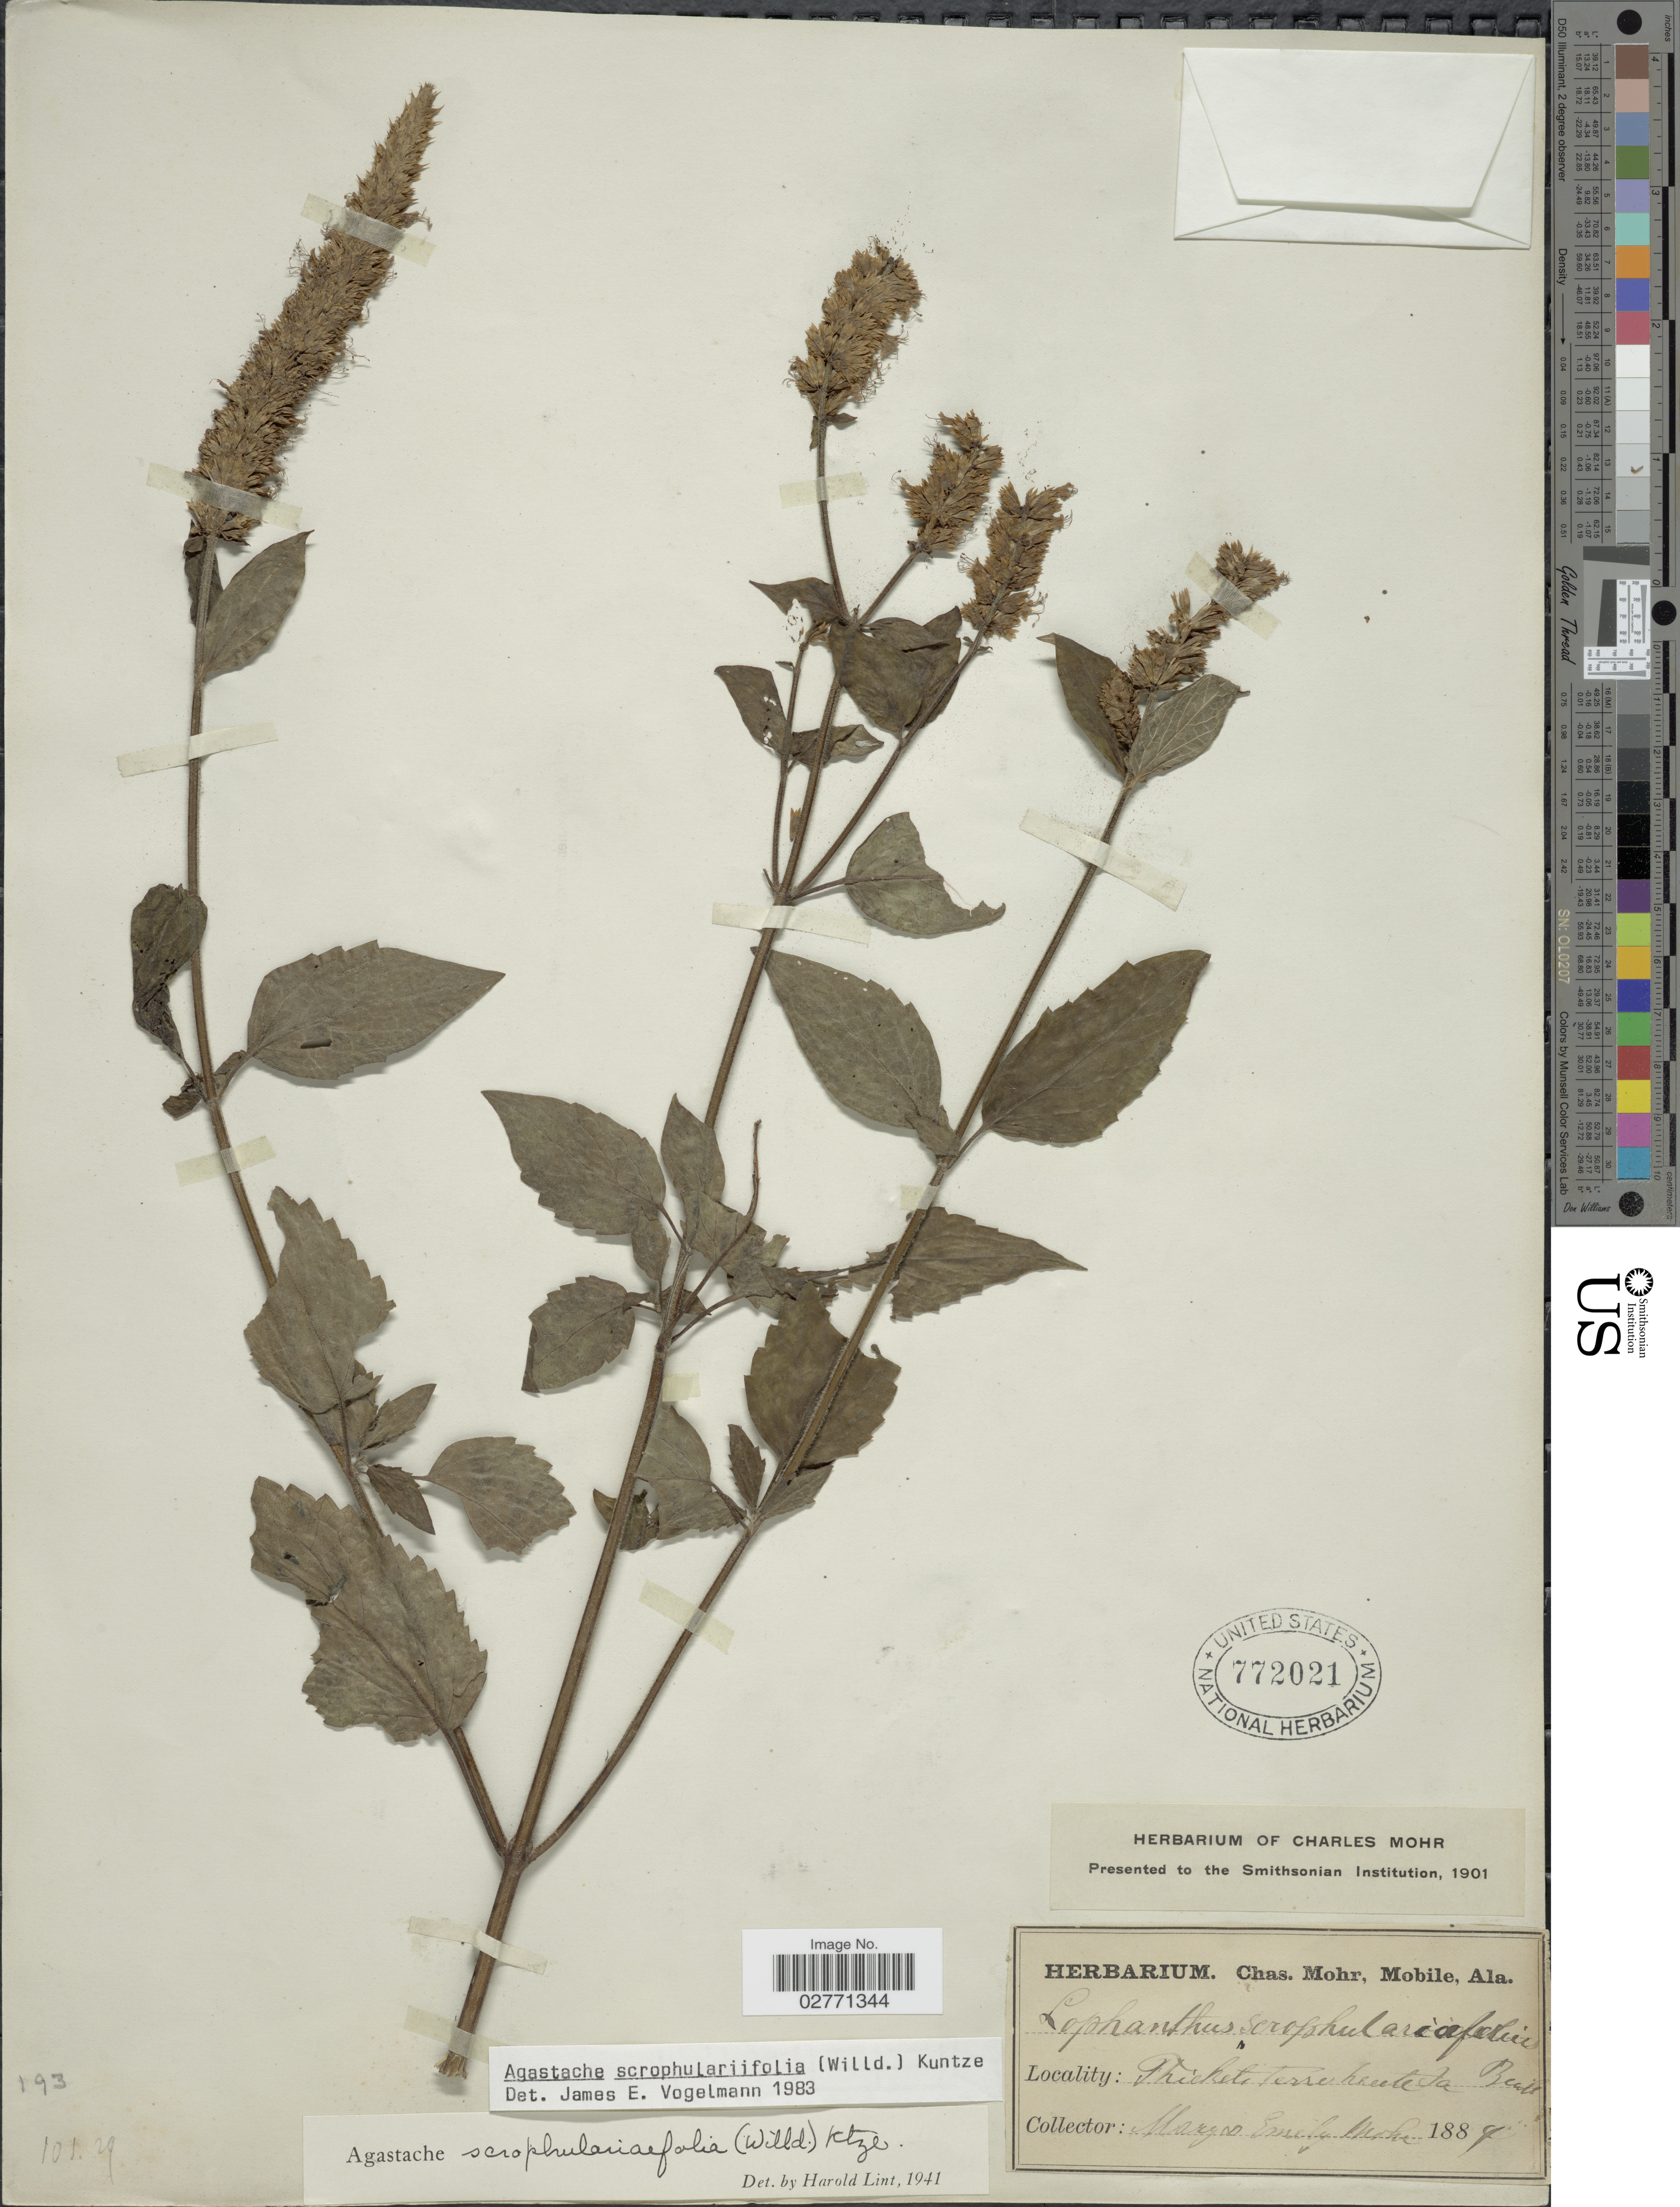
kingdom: Plantae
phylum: Tracheophyta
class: Magnoliopsida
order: Lamiales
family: Lamiaceae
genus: Agastache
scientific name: Agastache scrophulariifolia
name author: (Willd.) Kuntze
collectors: M. Mohr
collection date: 1889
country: United States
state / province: Louisiana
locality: Thickets Terre Haute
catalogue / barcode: US 772021